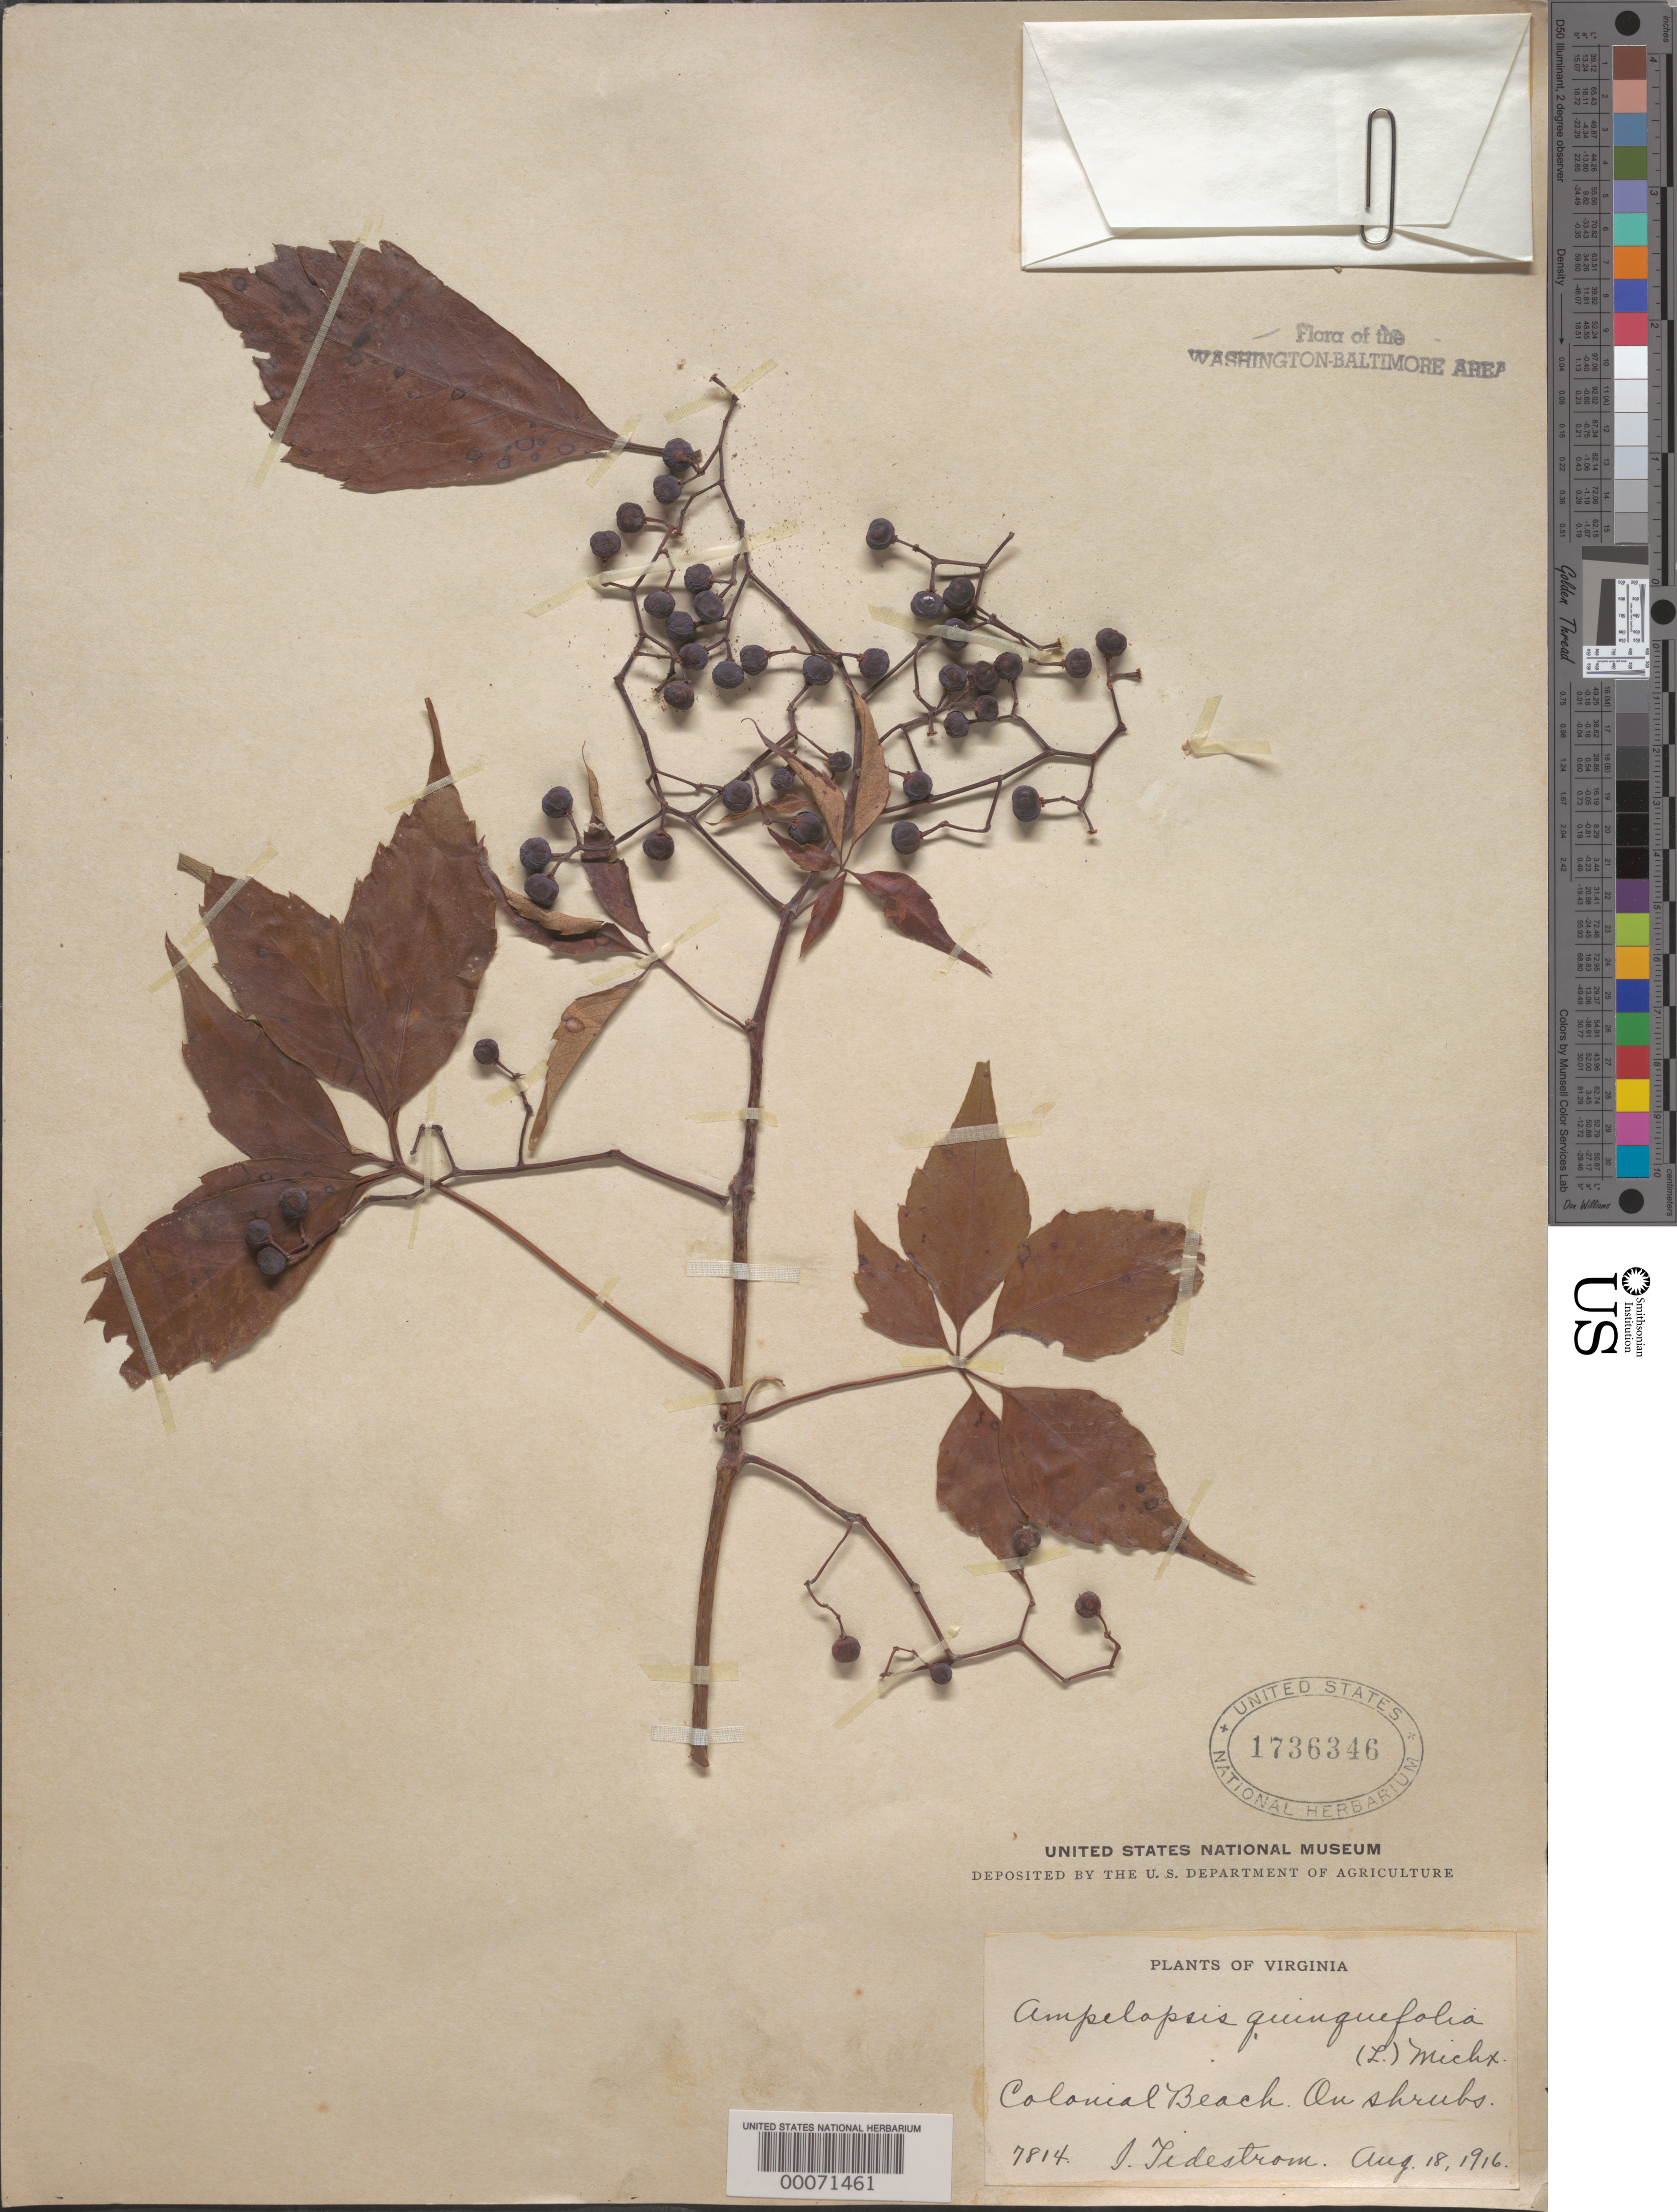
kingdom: Plantae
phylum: Tracheophyta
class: Magnoliopsida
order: Vitales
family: Vitaceae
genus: Parthenocissus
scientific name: Parthenocissus quinquefolia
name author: (L.) Planch.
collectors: I. F. Tidestrom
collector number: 7814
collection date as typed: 18 Aug 1916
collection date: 1916-08-18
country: United States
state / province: Virginia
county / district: King George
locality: Colonial Beach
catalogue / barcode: US 1736346